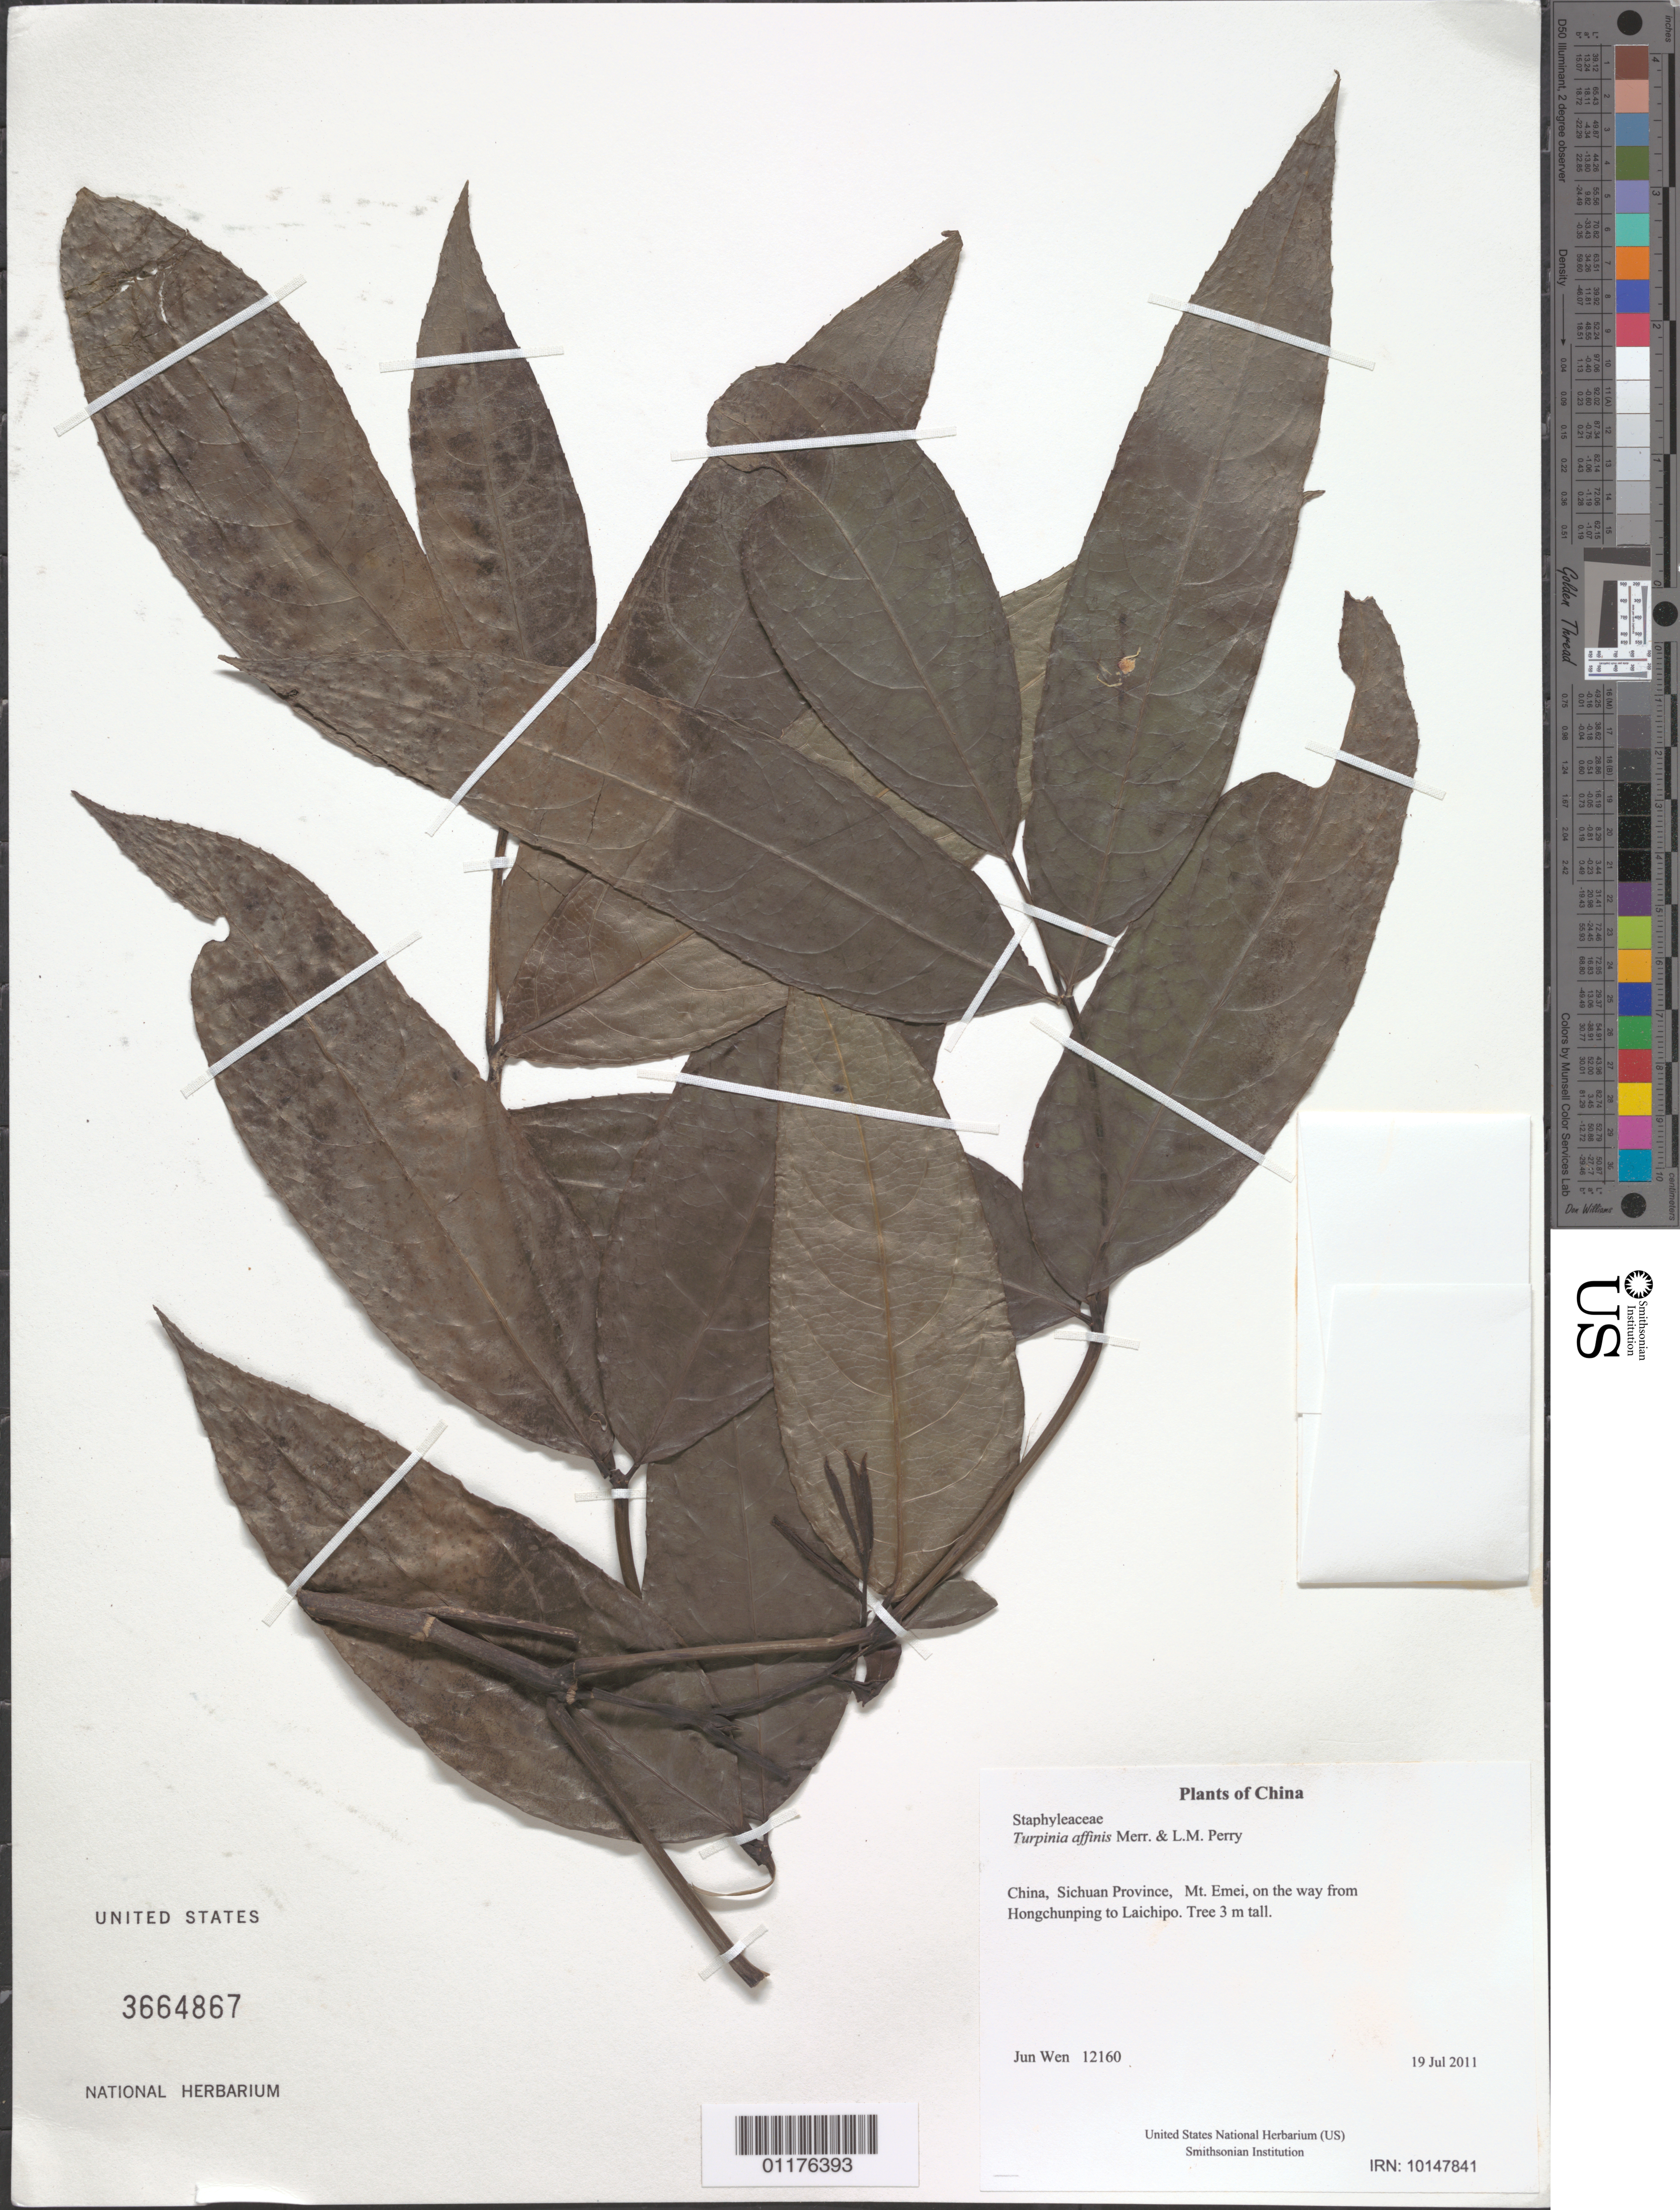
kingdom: Plantae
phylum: Tracheophyta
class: Magnoliopsida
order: Crossosomatales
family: Staphyleaceae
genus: Turpinia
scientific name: Turpinia affinis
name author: Merr. & L.M. Perry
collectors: J. Wen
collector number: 12160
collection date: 2011-07-19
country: China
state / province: Sichuan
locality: Mt. Emei, on the way from Hongchunping to Laichipo.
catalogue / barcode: US 3664867